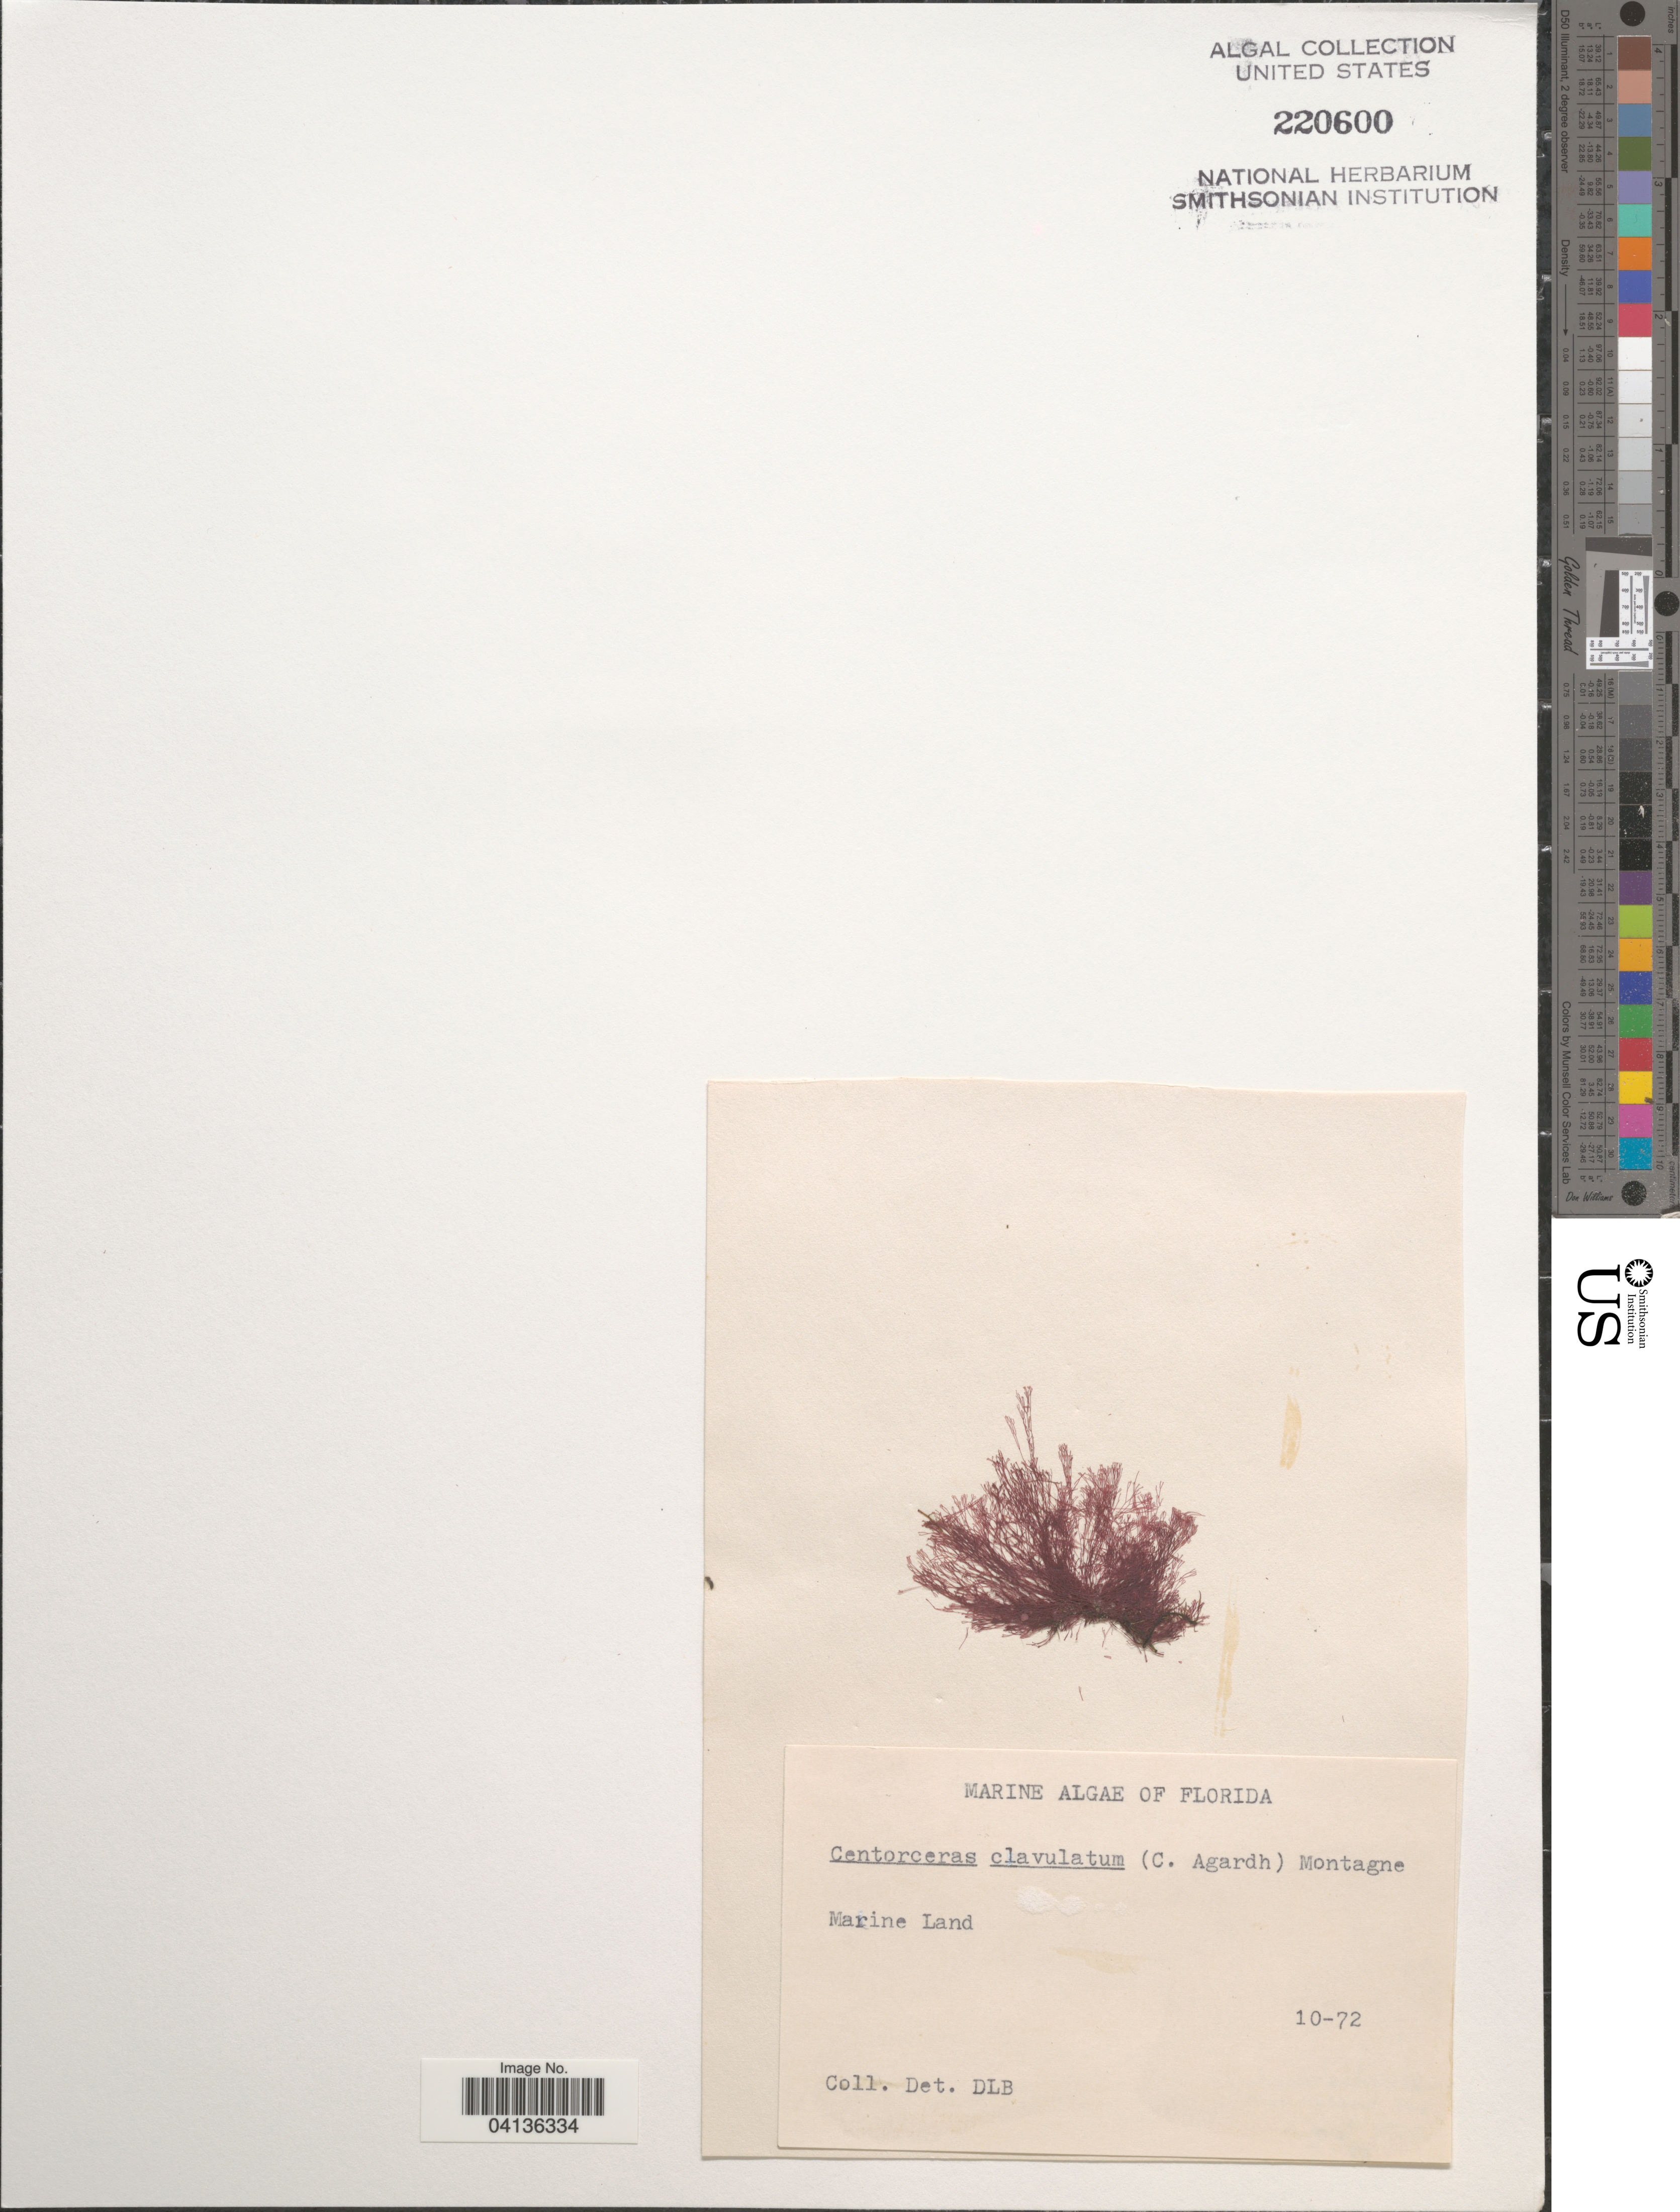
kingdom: Plantae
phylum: Rhodophyta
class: Florideophyceae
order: Ceramiales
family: Ceramiaceae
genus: Centroceras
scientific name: Centroceras clavulatum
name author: (C. Agardh) Mont.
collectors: D. L. B.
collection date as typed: Transcribed d/m/y: /10/72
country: United States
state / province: Florida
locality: Marine Land.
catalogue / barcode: US 220600